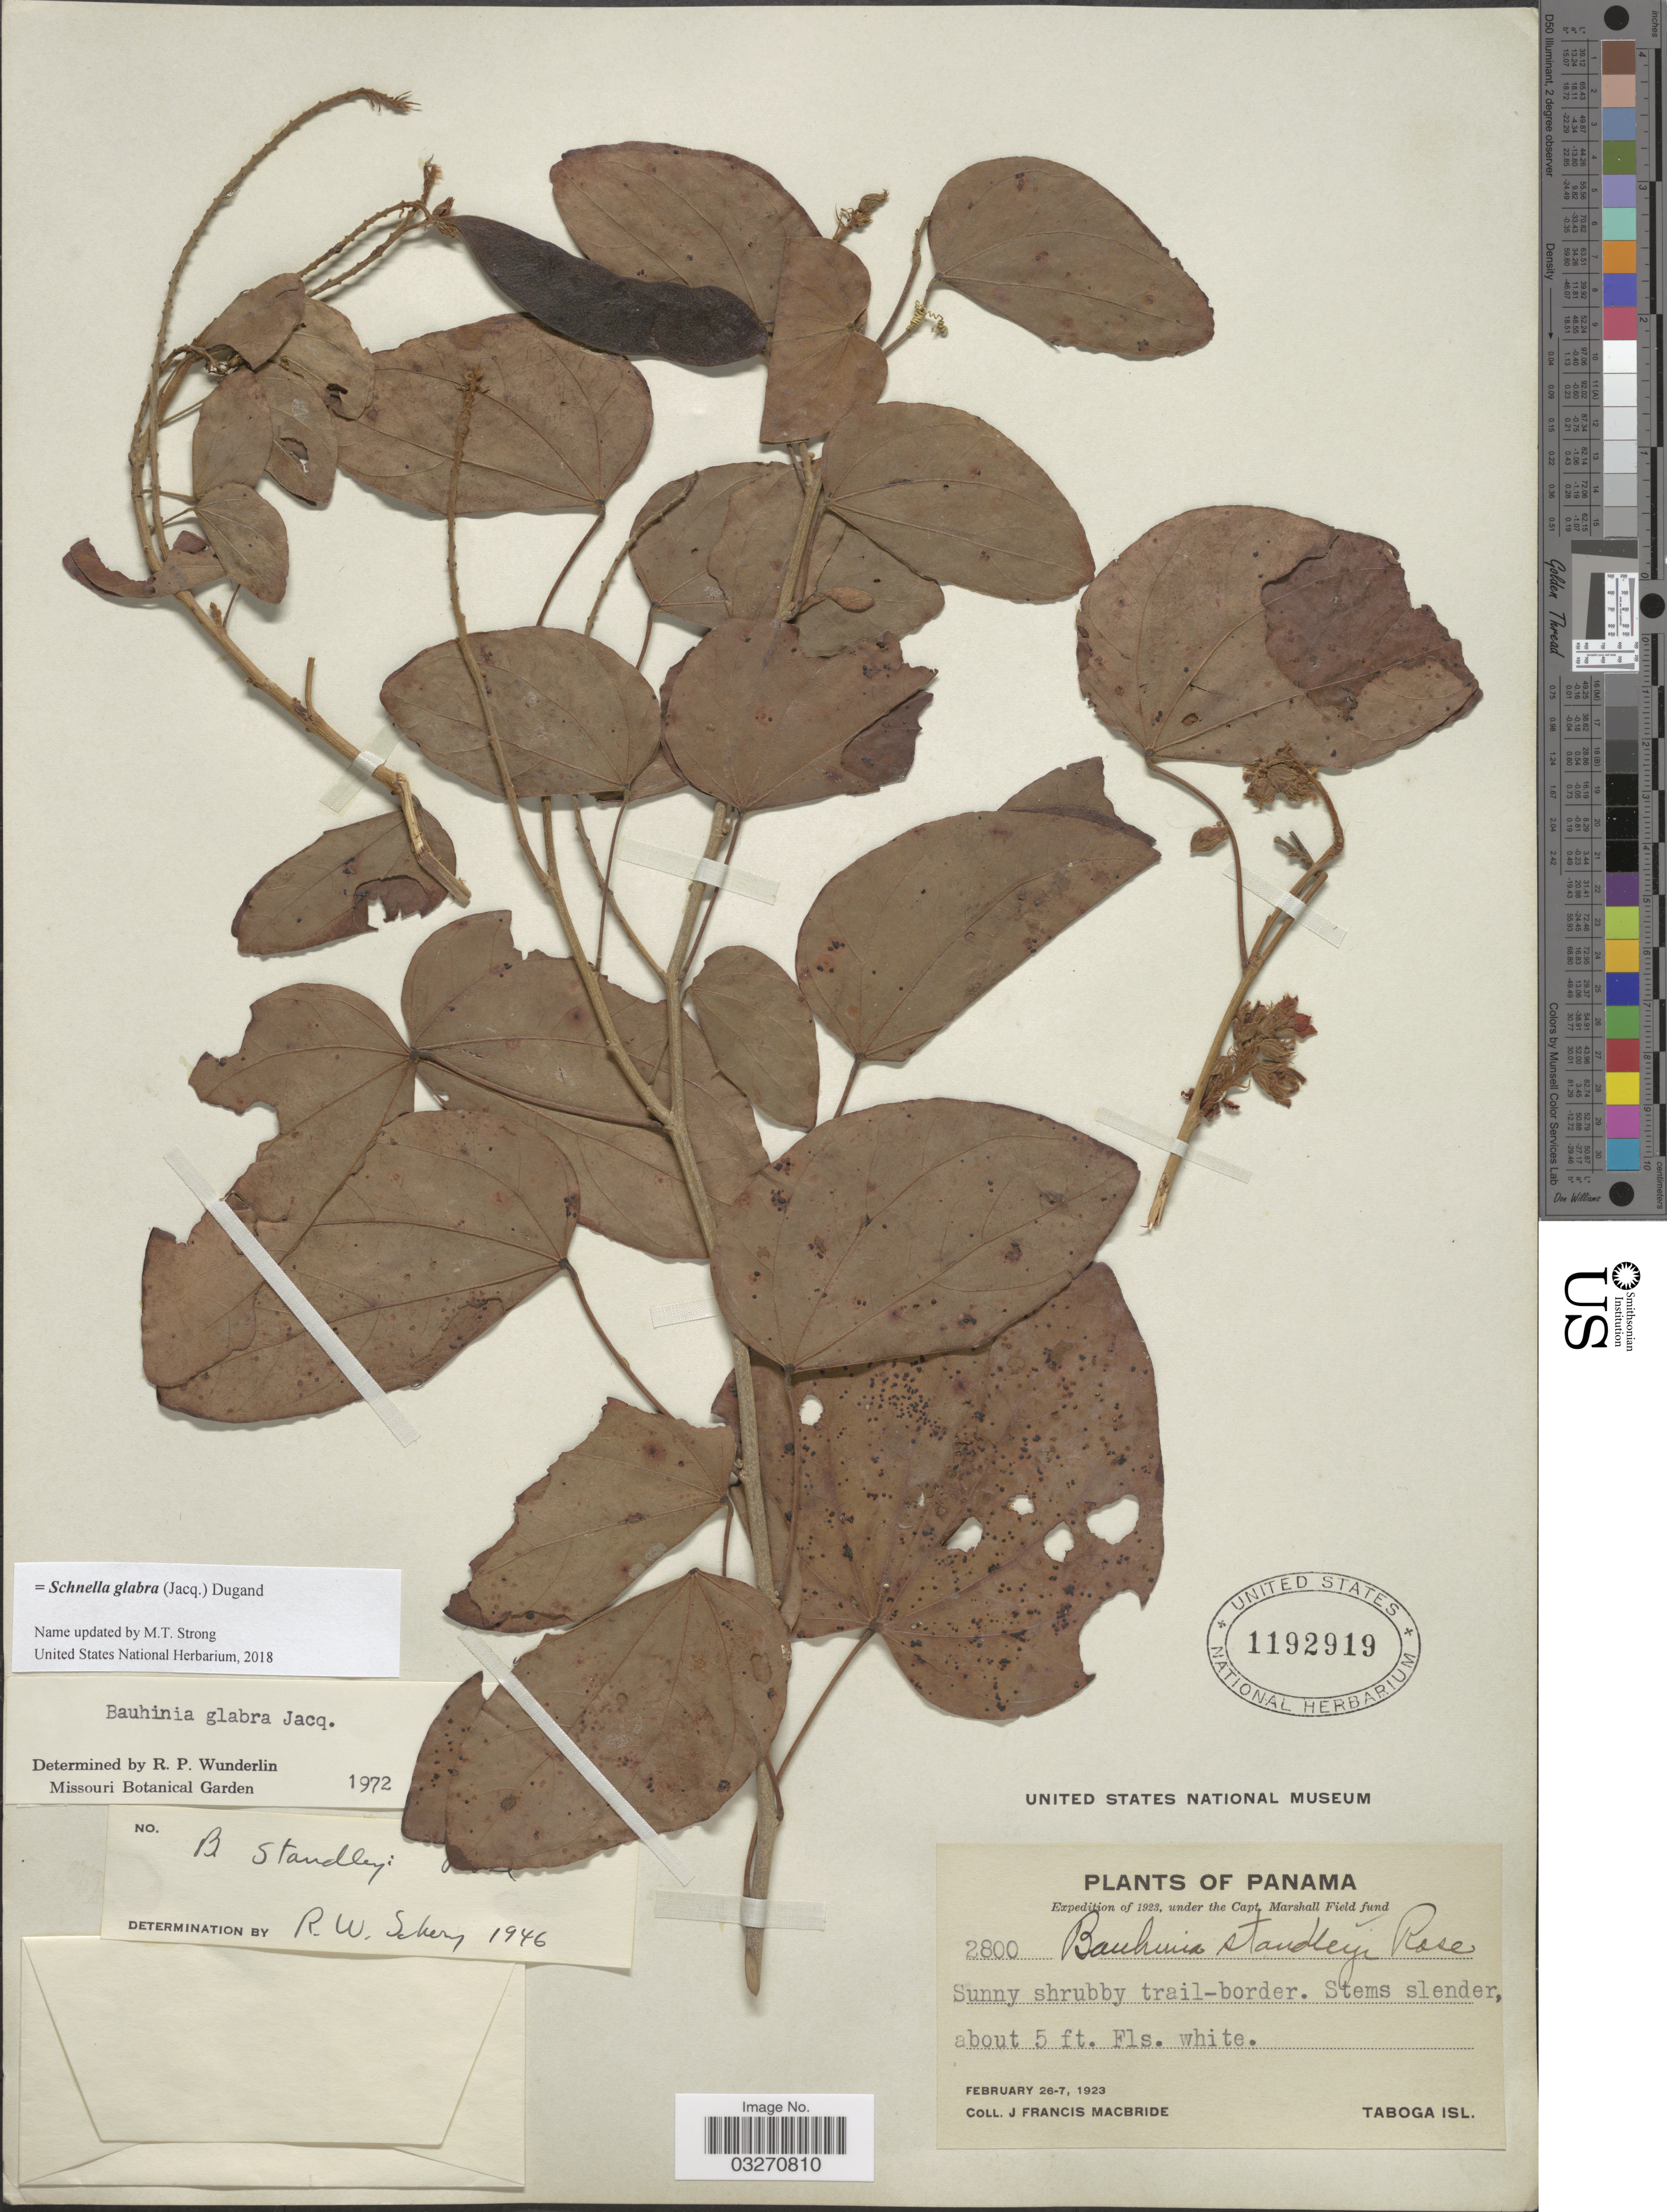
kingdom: Plantae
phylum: Tracheophyta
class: Magnoliopsida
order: Fabales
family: Fabaceae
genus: Schnella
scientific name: Schnella glabra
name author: (Jacq.) Dugand G.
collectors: J. F. Macbride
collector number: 2800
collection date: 1923-02-26/1923-02-27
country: Panama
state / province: Panamá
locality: Taboga Isl.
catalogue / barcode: US 1192919